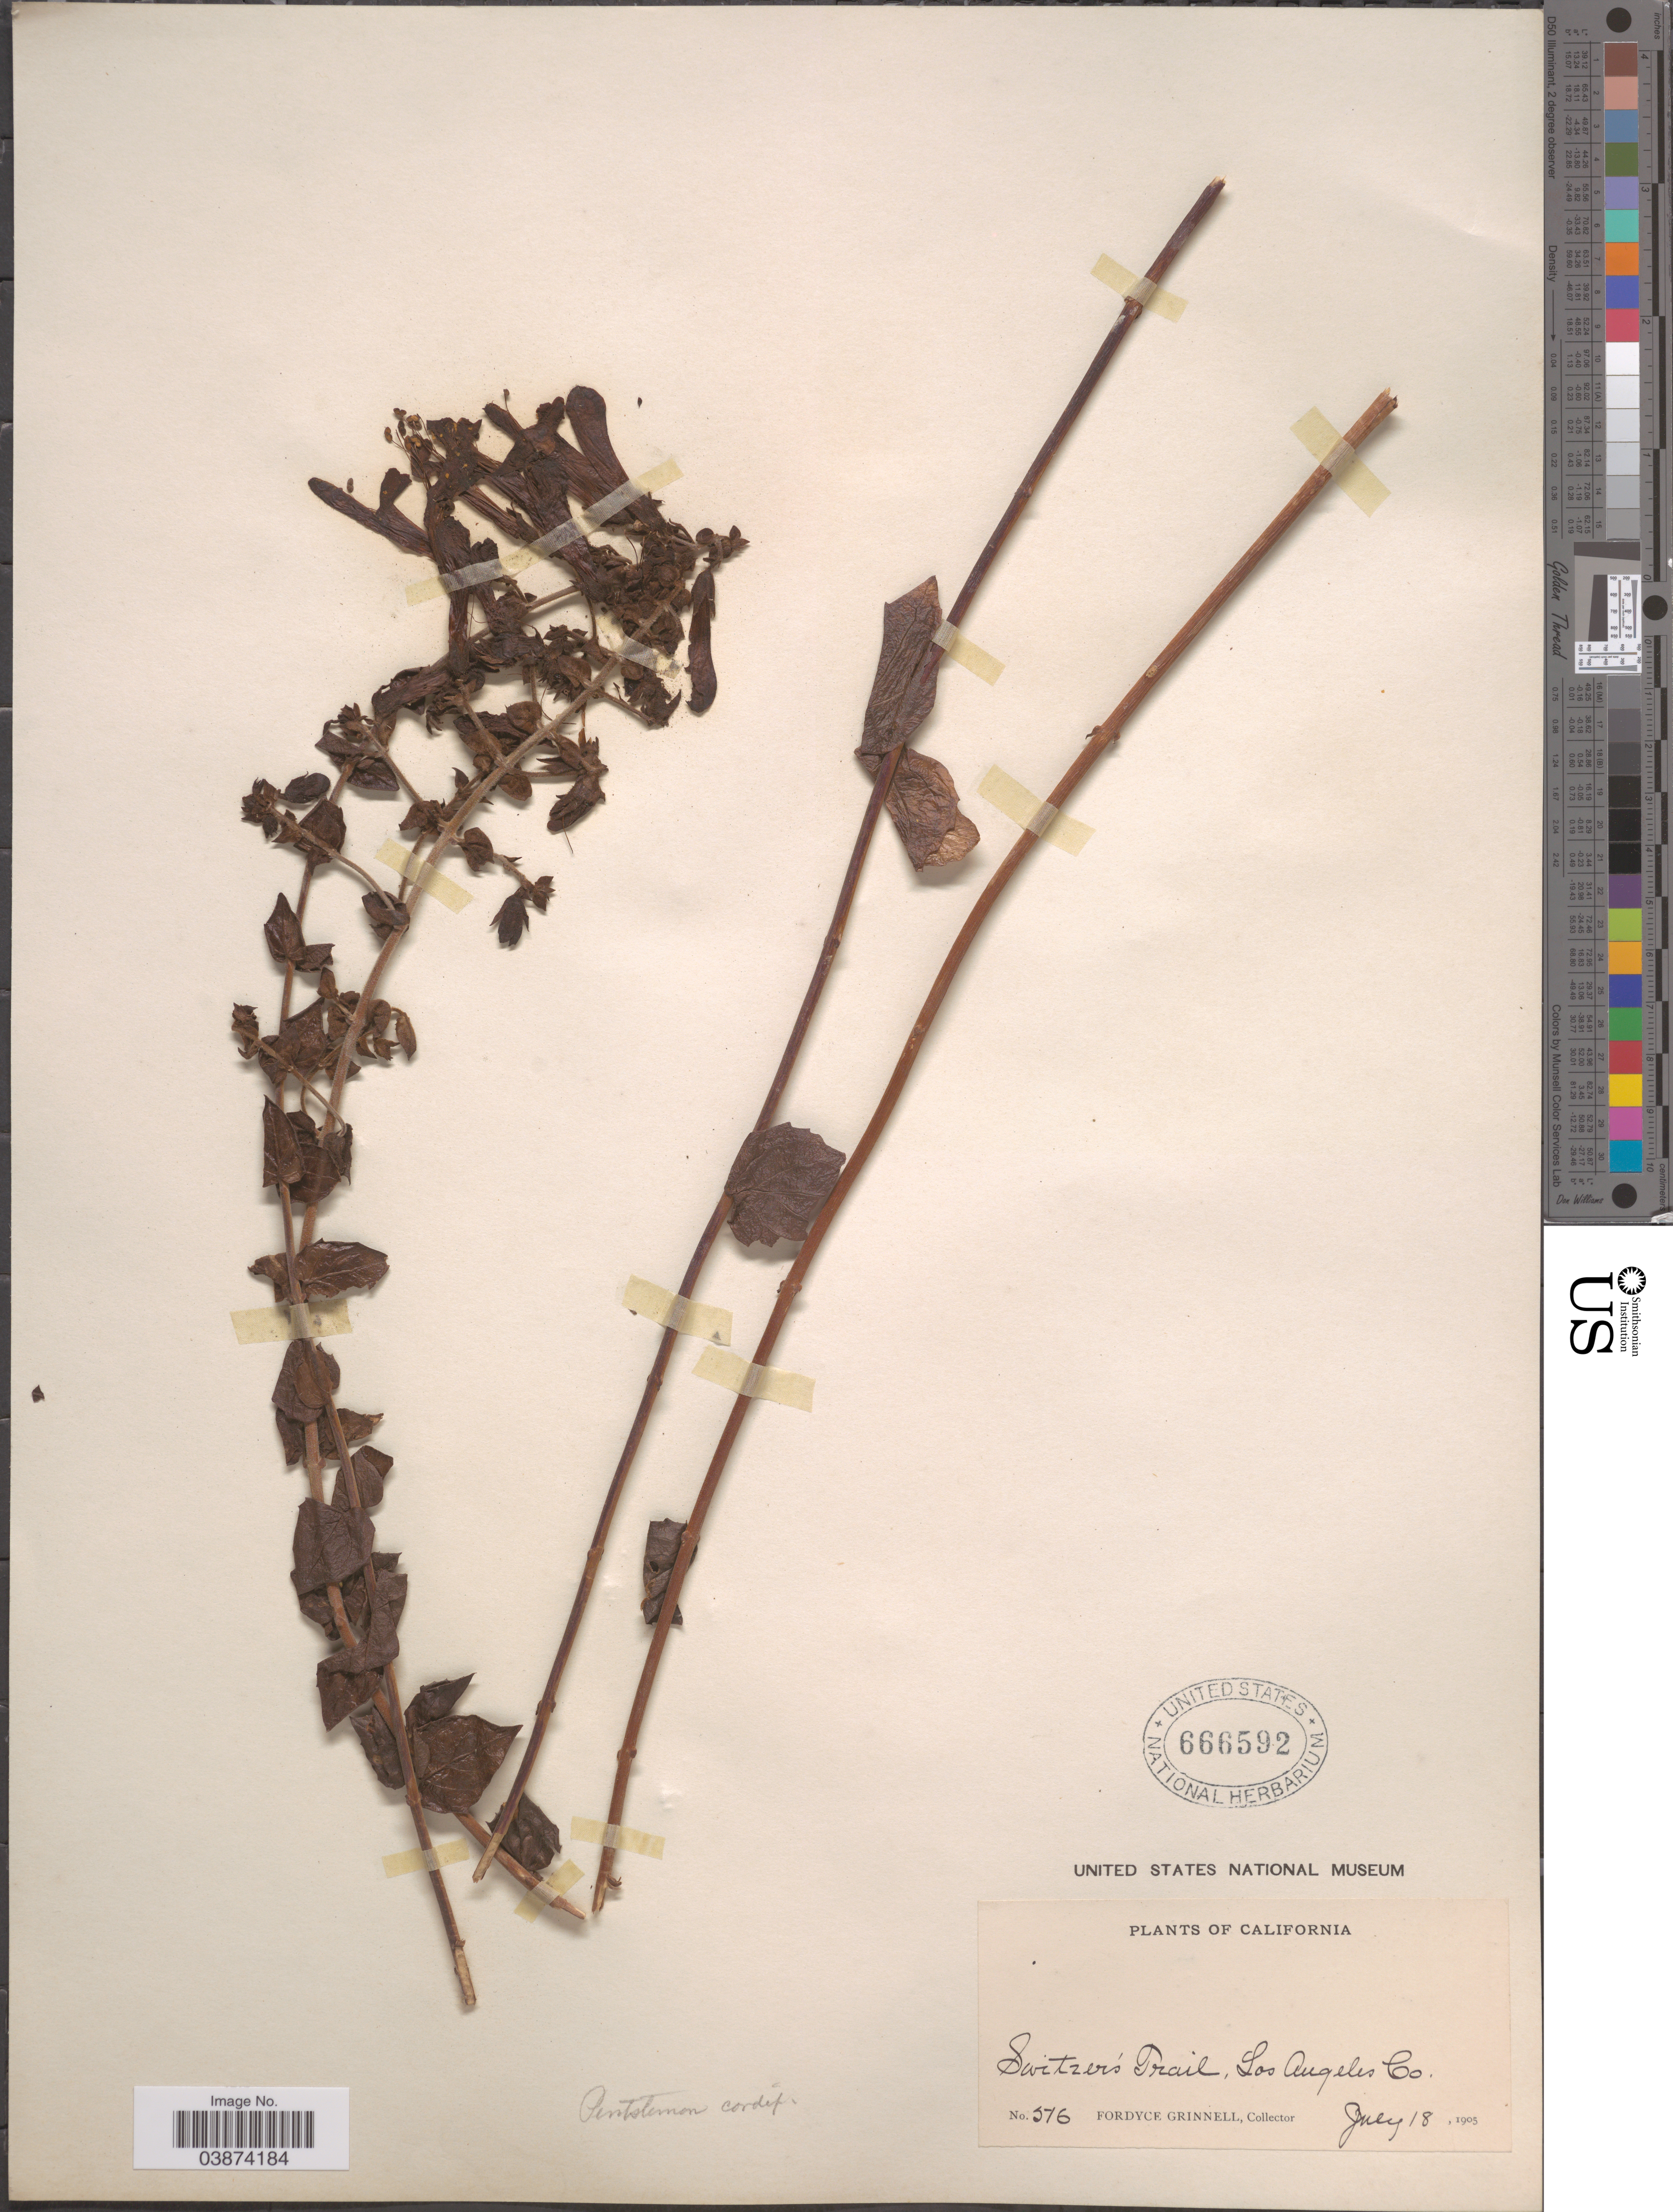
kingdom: Plantae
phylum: Tracheophyta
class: Magnoliopsida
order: Lamiales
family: Plantaginaceae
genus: Penstemon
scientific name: Penstemon cordifolius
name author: Benth.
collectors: F. Grinnell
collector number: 576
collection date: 1905-07-18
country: United States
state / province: California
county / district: Los Angeles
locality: Switzer's Trail, Los Angeles Co.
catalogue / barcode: US 666592